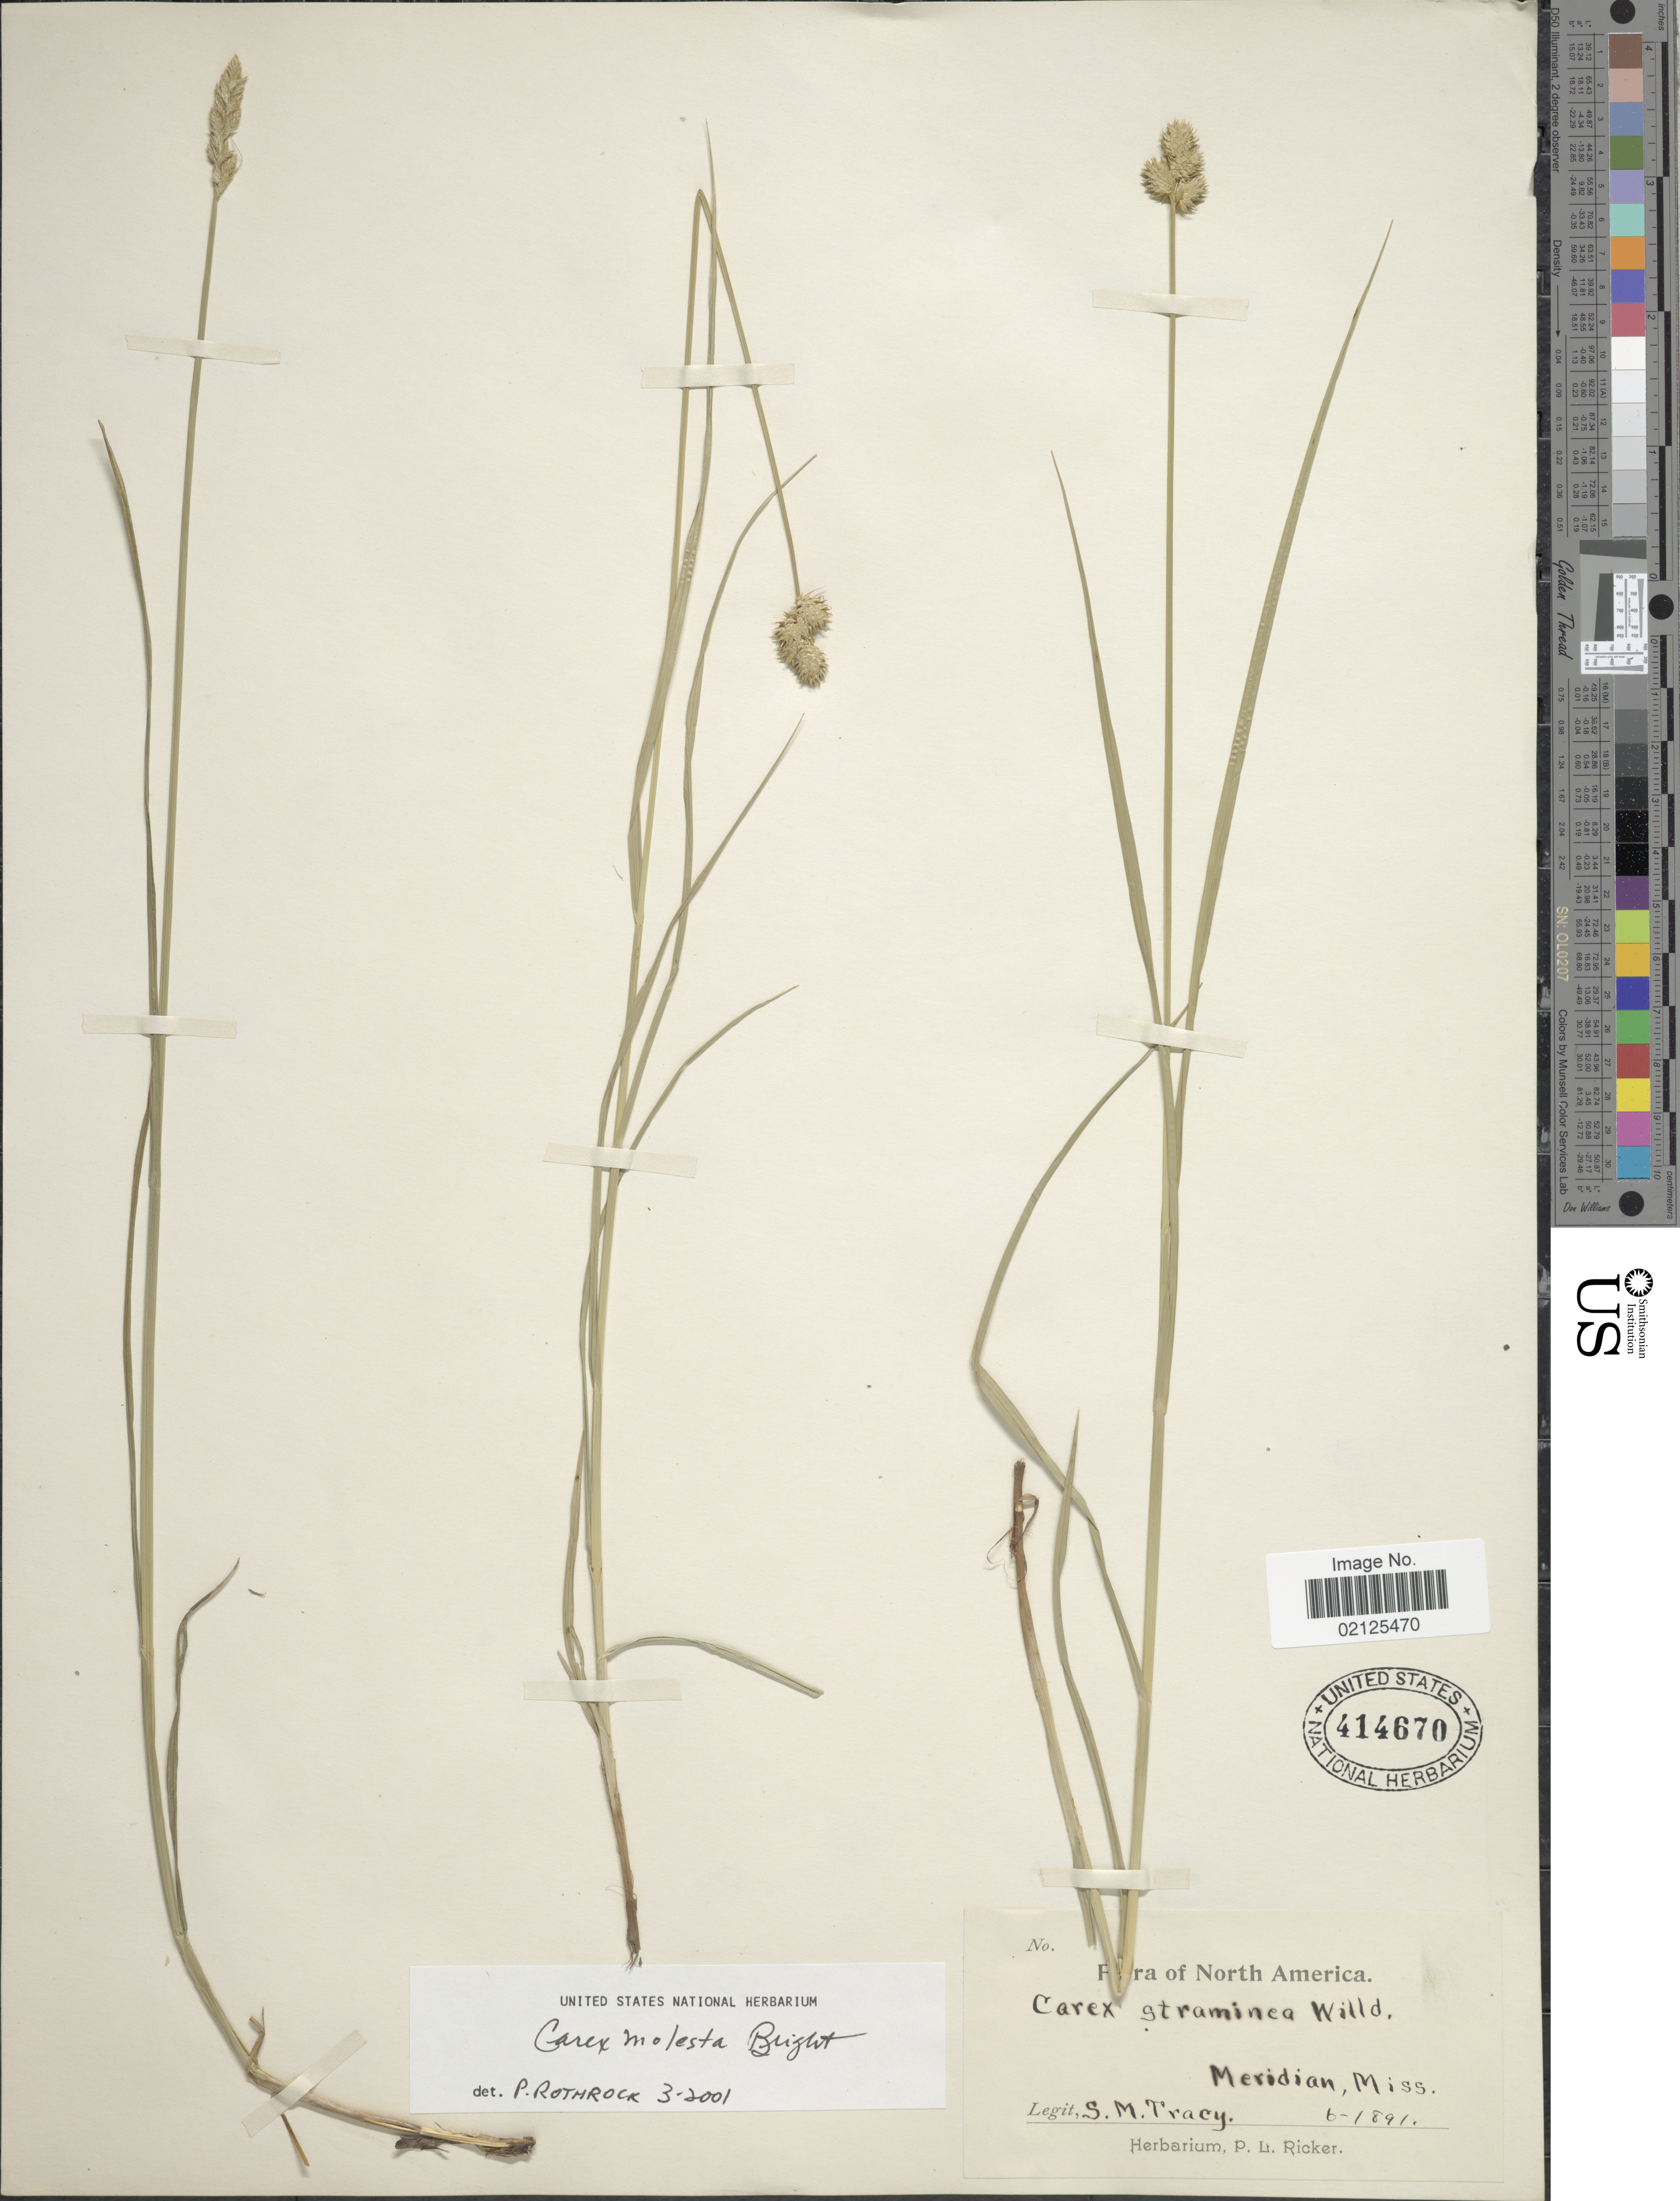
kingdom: Plantae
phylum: Tracheophyta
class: Liliopsida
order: Poales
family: Cyperaceae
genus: Carex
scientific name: Carex molesta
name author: Mack.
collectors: S. M. Tracy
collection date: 1891-06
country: United States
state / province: Mississippi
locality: Meridian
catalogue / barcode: US 414670